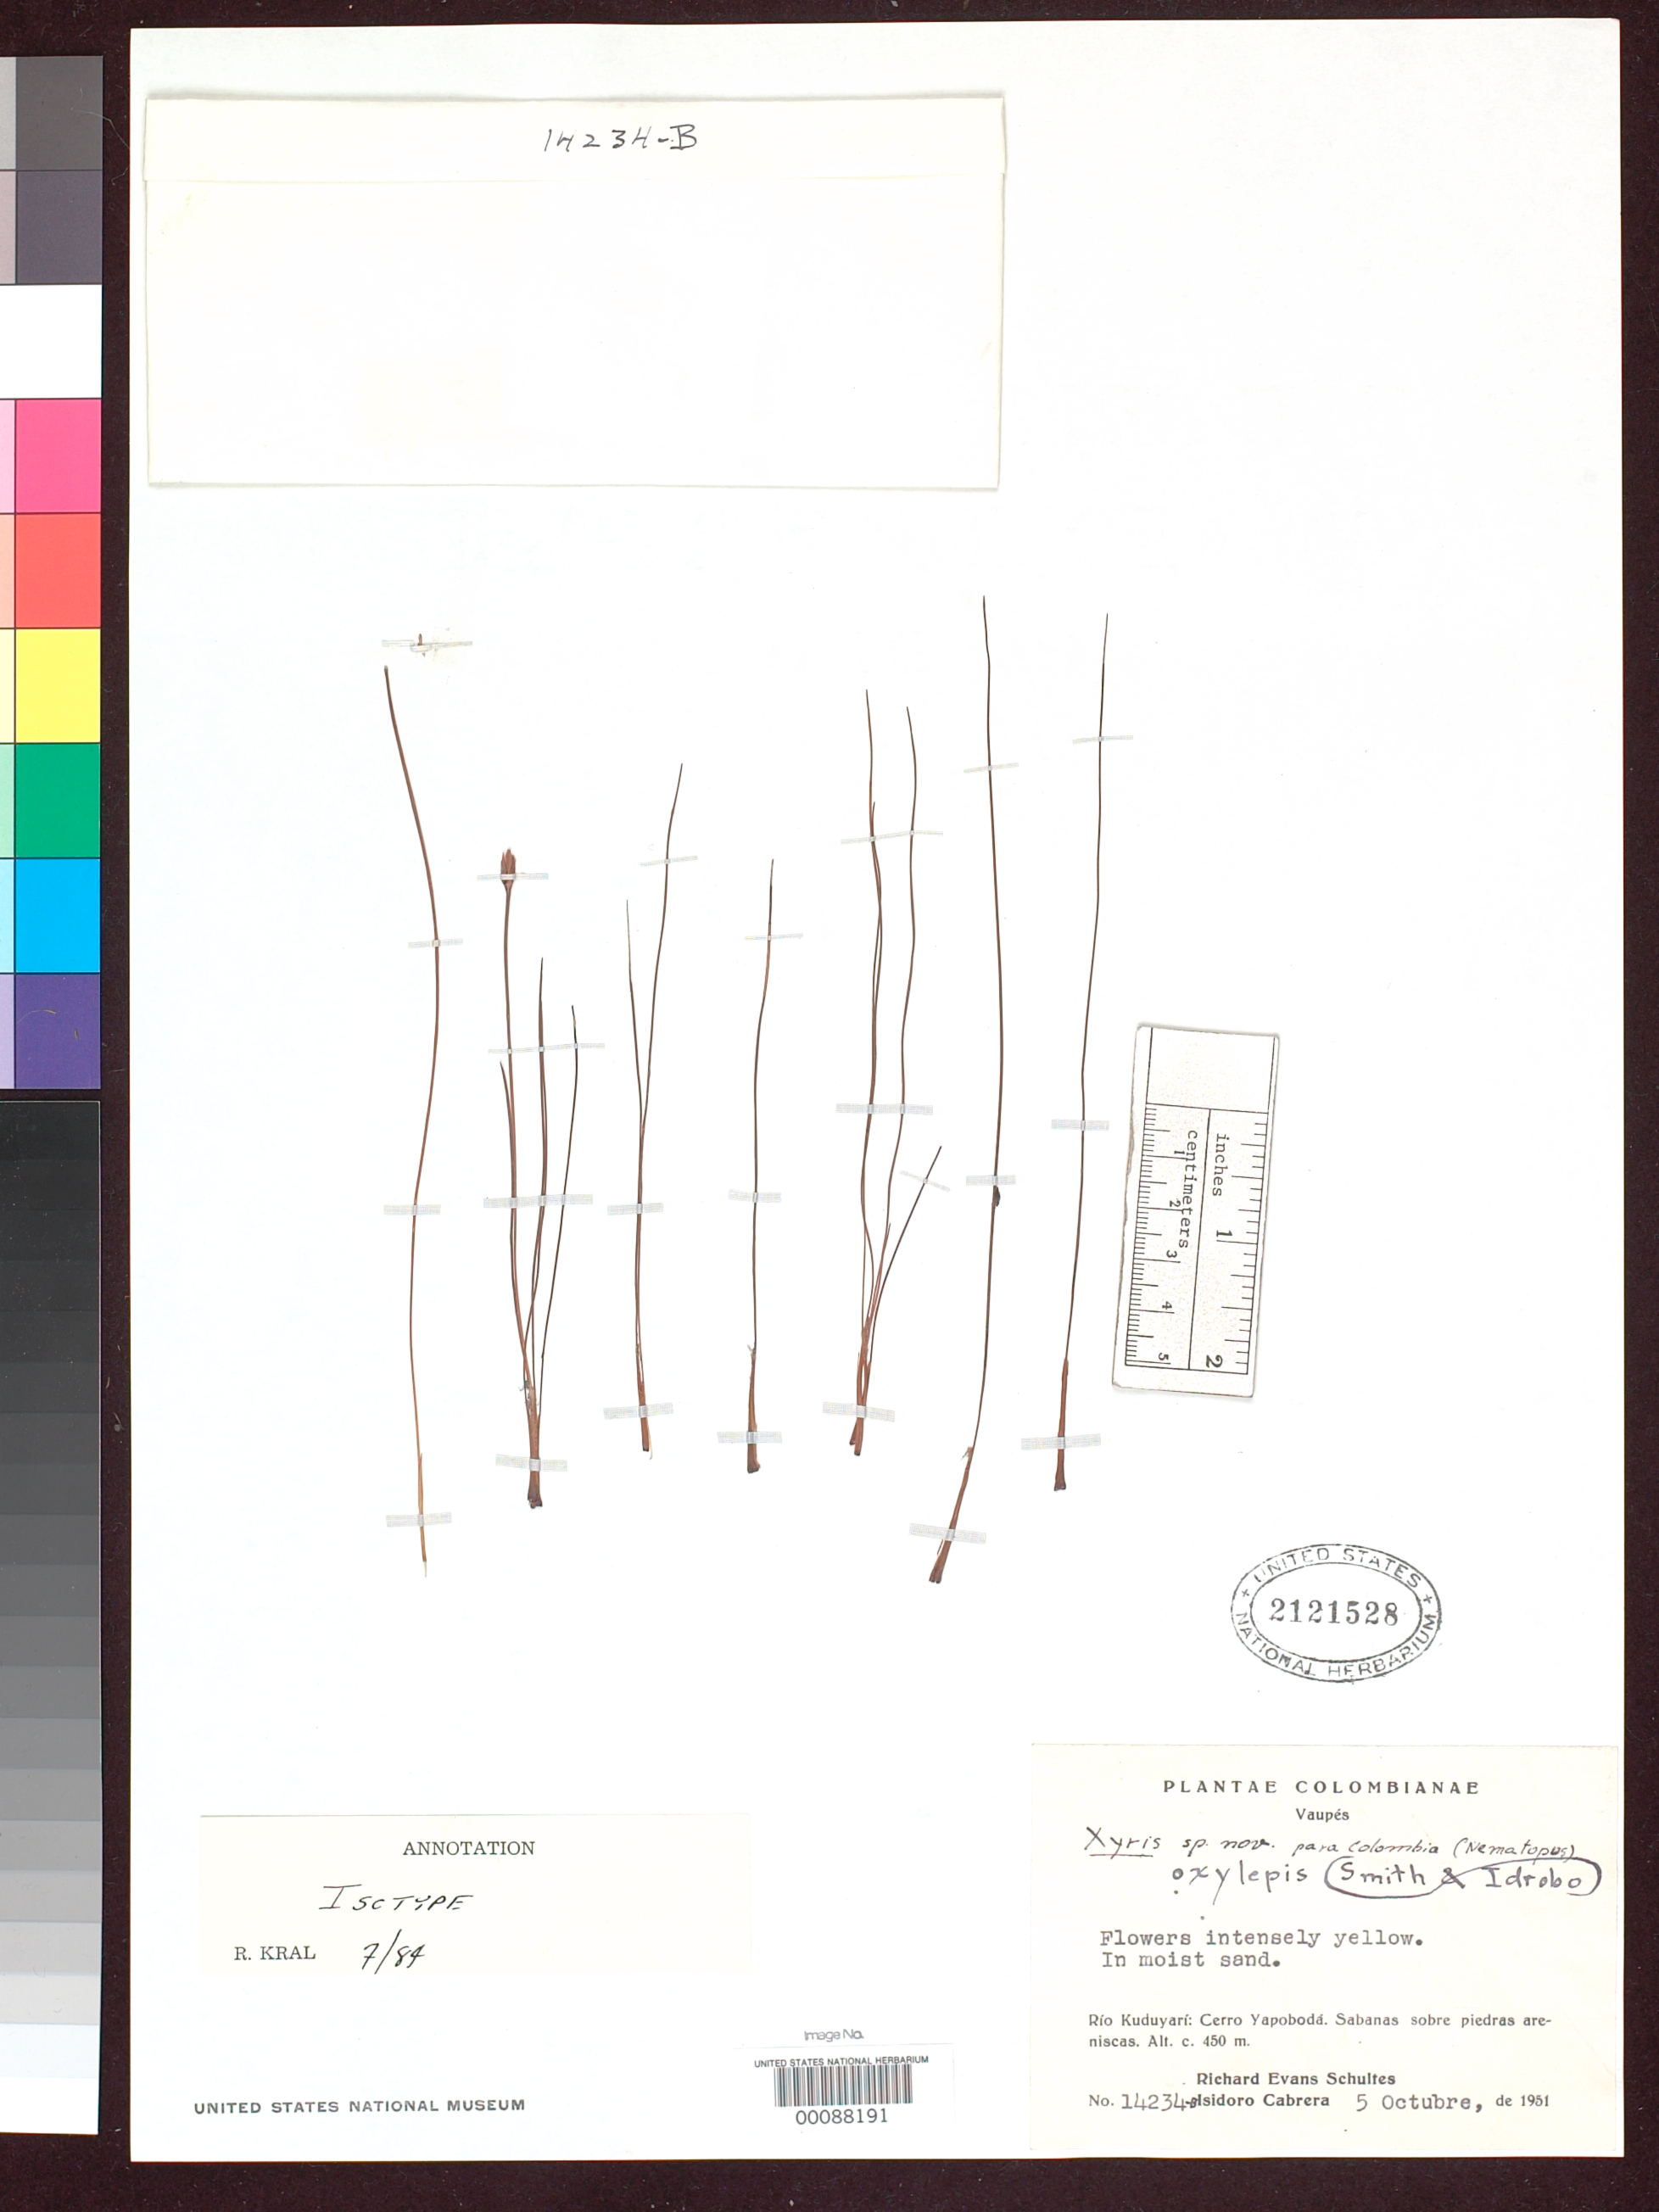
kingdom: Plantae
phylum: Tracheophyta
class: Liliopsida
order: Poales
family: Xyridaceae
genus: Xyris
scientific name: Xyris oxylepis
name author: Idrobo & L.B. Sm.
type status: Isotype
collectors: R. E. Schultes & I. Cabrera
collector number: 14234 b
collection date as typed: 05 Oct 1951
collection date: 1951-10-05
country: Colombia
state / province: Vaupés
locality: Rio Kuduyari, Cerro Yapoboda.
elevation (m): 450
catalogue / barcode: US 2121528